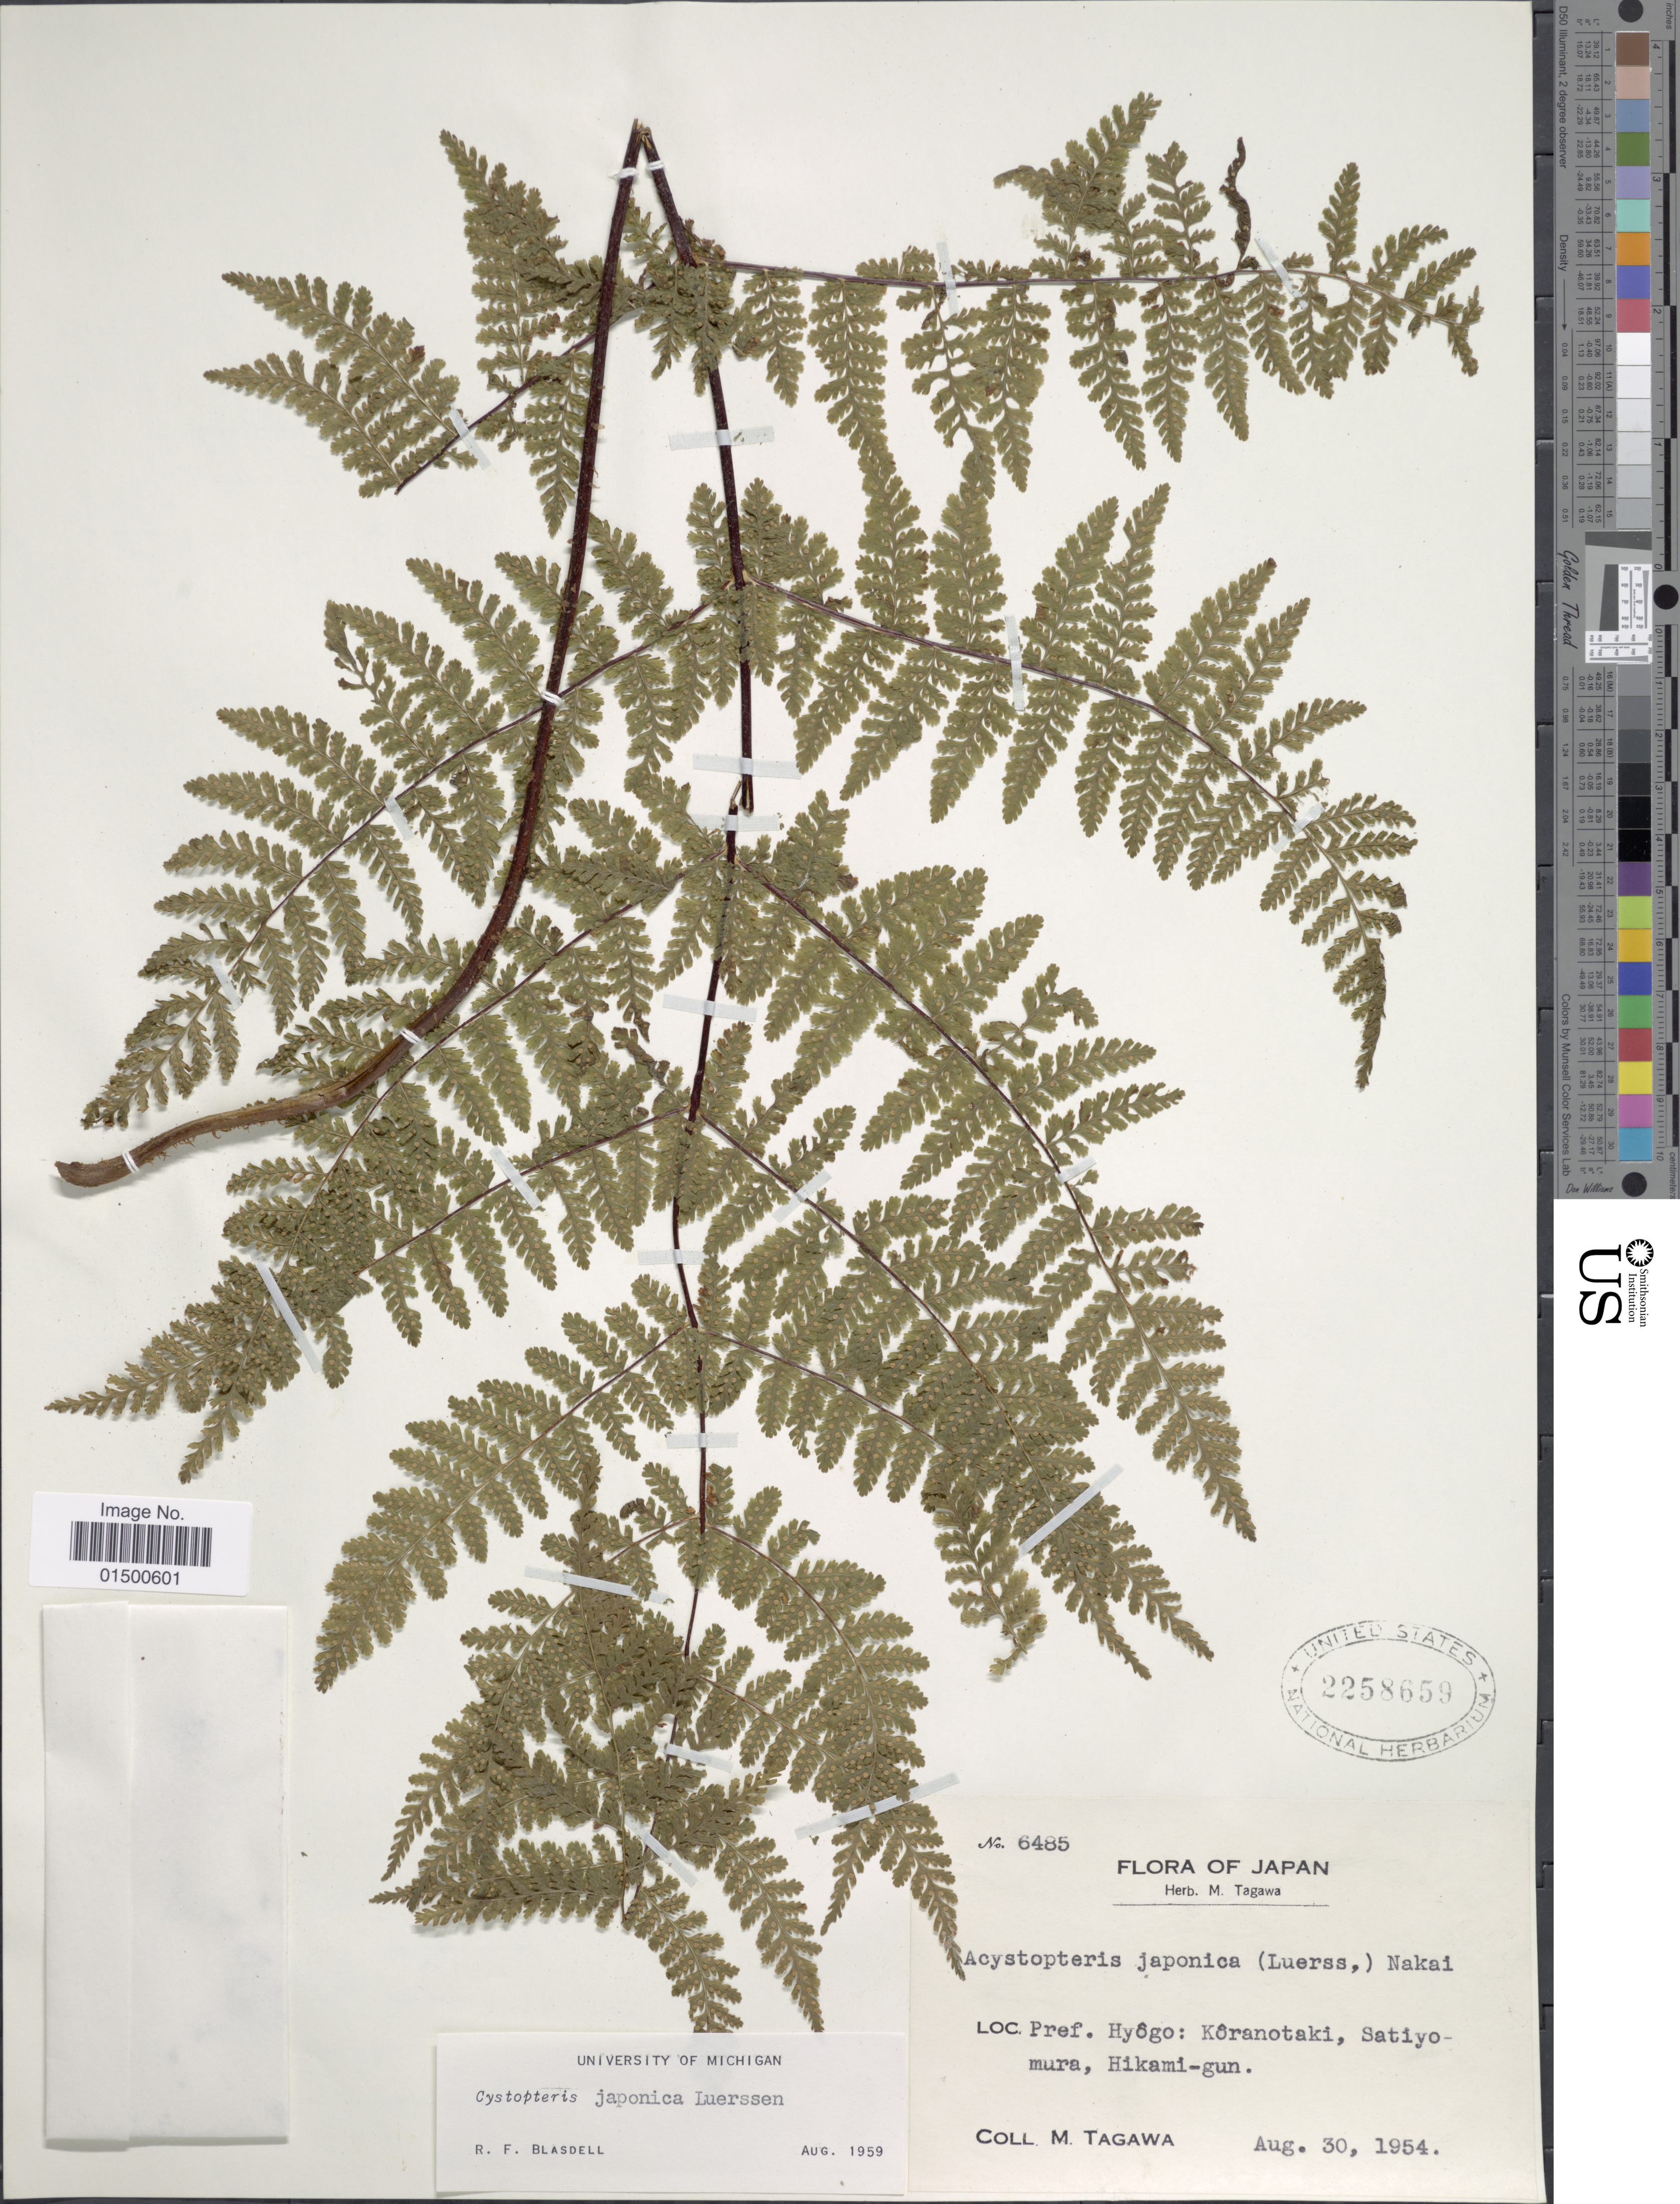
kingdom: Plantae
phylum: Tracheophyta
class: Polypodiopsida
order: Polypodiales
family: Cystopteridaceae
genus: Acystopteris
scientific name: Acystopteris japonica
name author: (Luerss.) K.M. Nakai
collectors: M. Tagawa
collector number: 6485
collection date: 1954-08-30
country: Japan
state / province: Hyogo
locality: Koranotaki, Satiyo-mura, Hikami-gun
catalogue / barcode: US 2258659